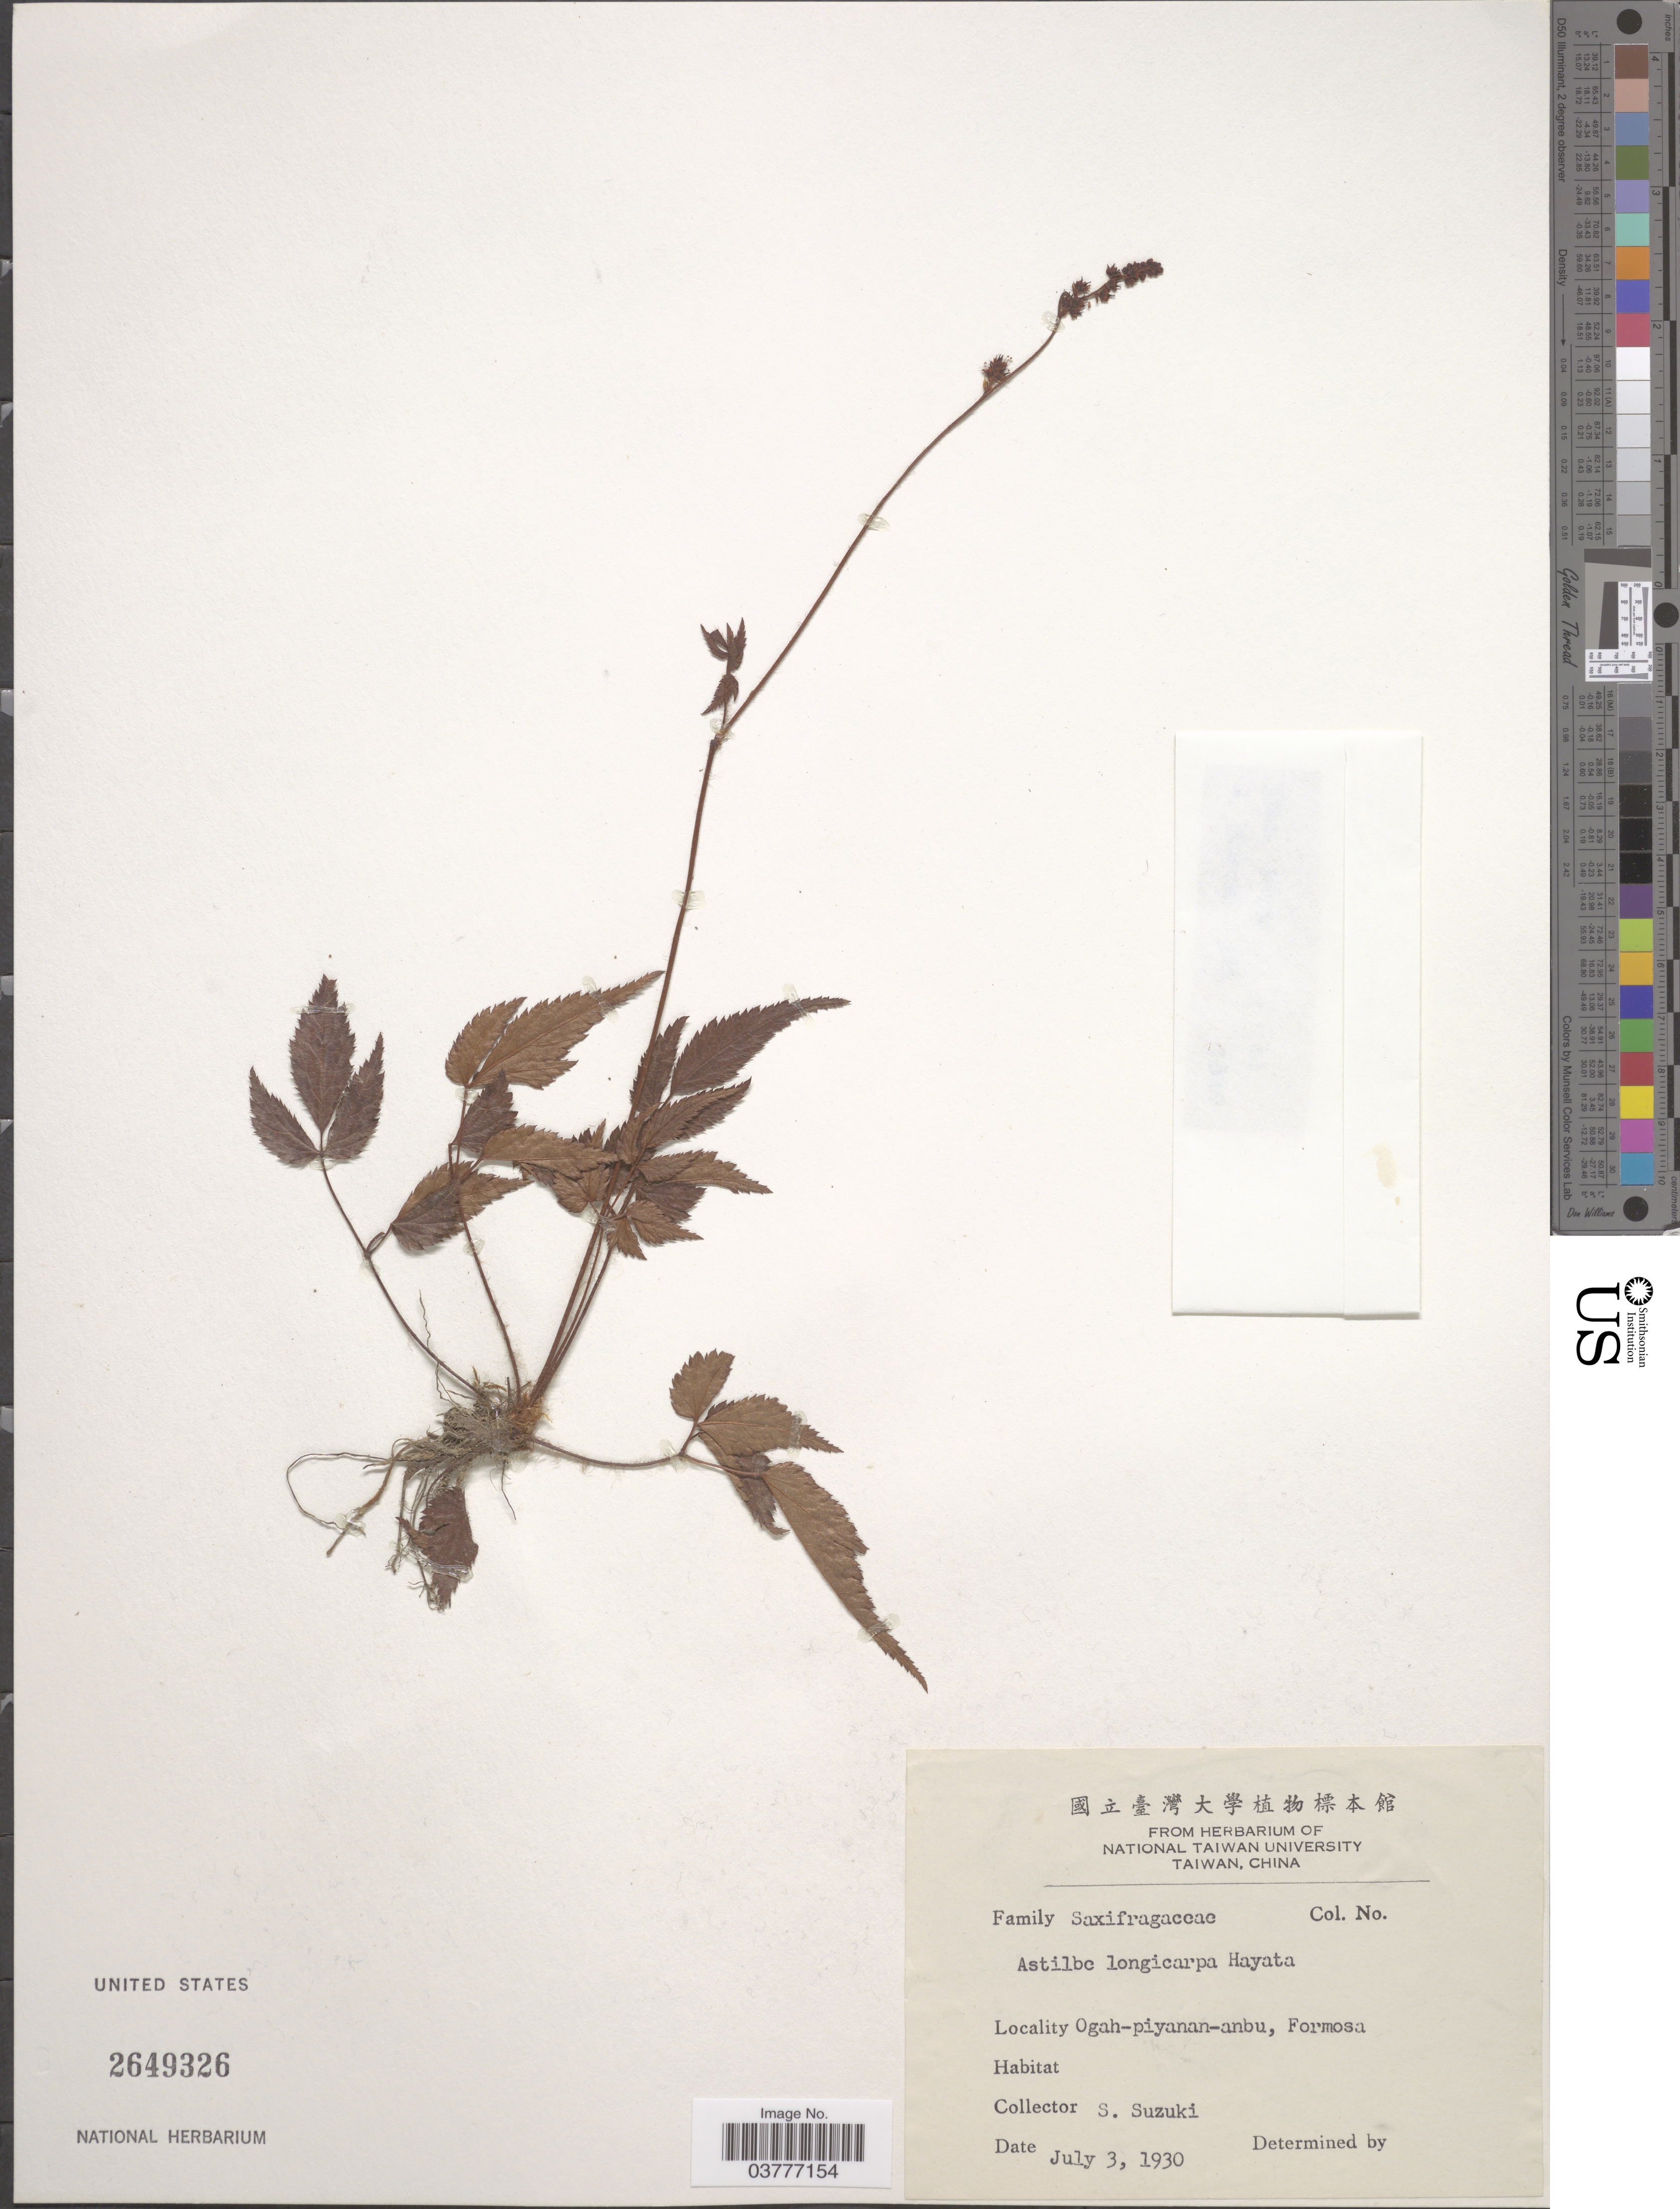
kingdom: Plantae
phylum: Tracheophyta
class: Magnoliopsida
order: Saxifragales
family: Saxifragaceae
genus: Astilbe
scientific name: Astilbe longicarpa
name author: Hayata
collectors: S. Suzuki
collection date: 1930-07-03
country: Taiwan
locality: Ogah-piyanananbu, Formosa.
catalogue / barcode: US 2649326